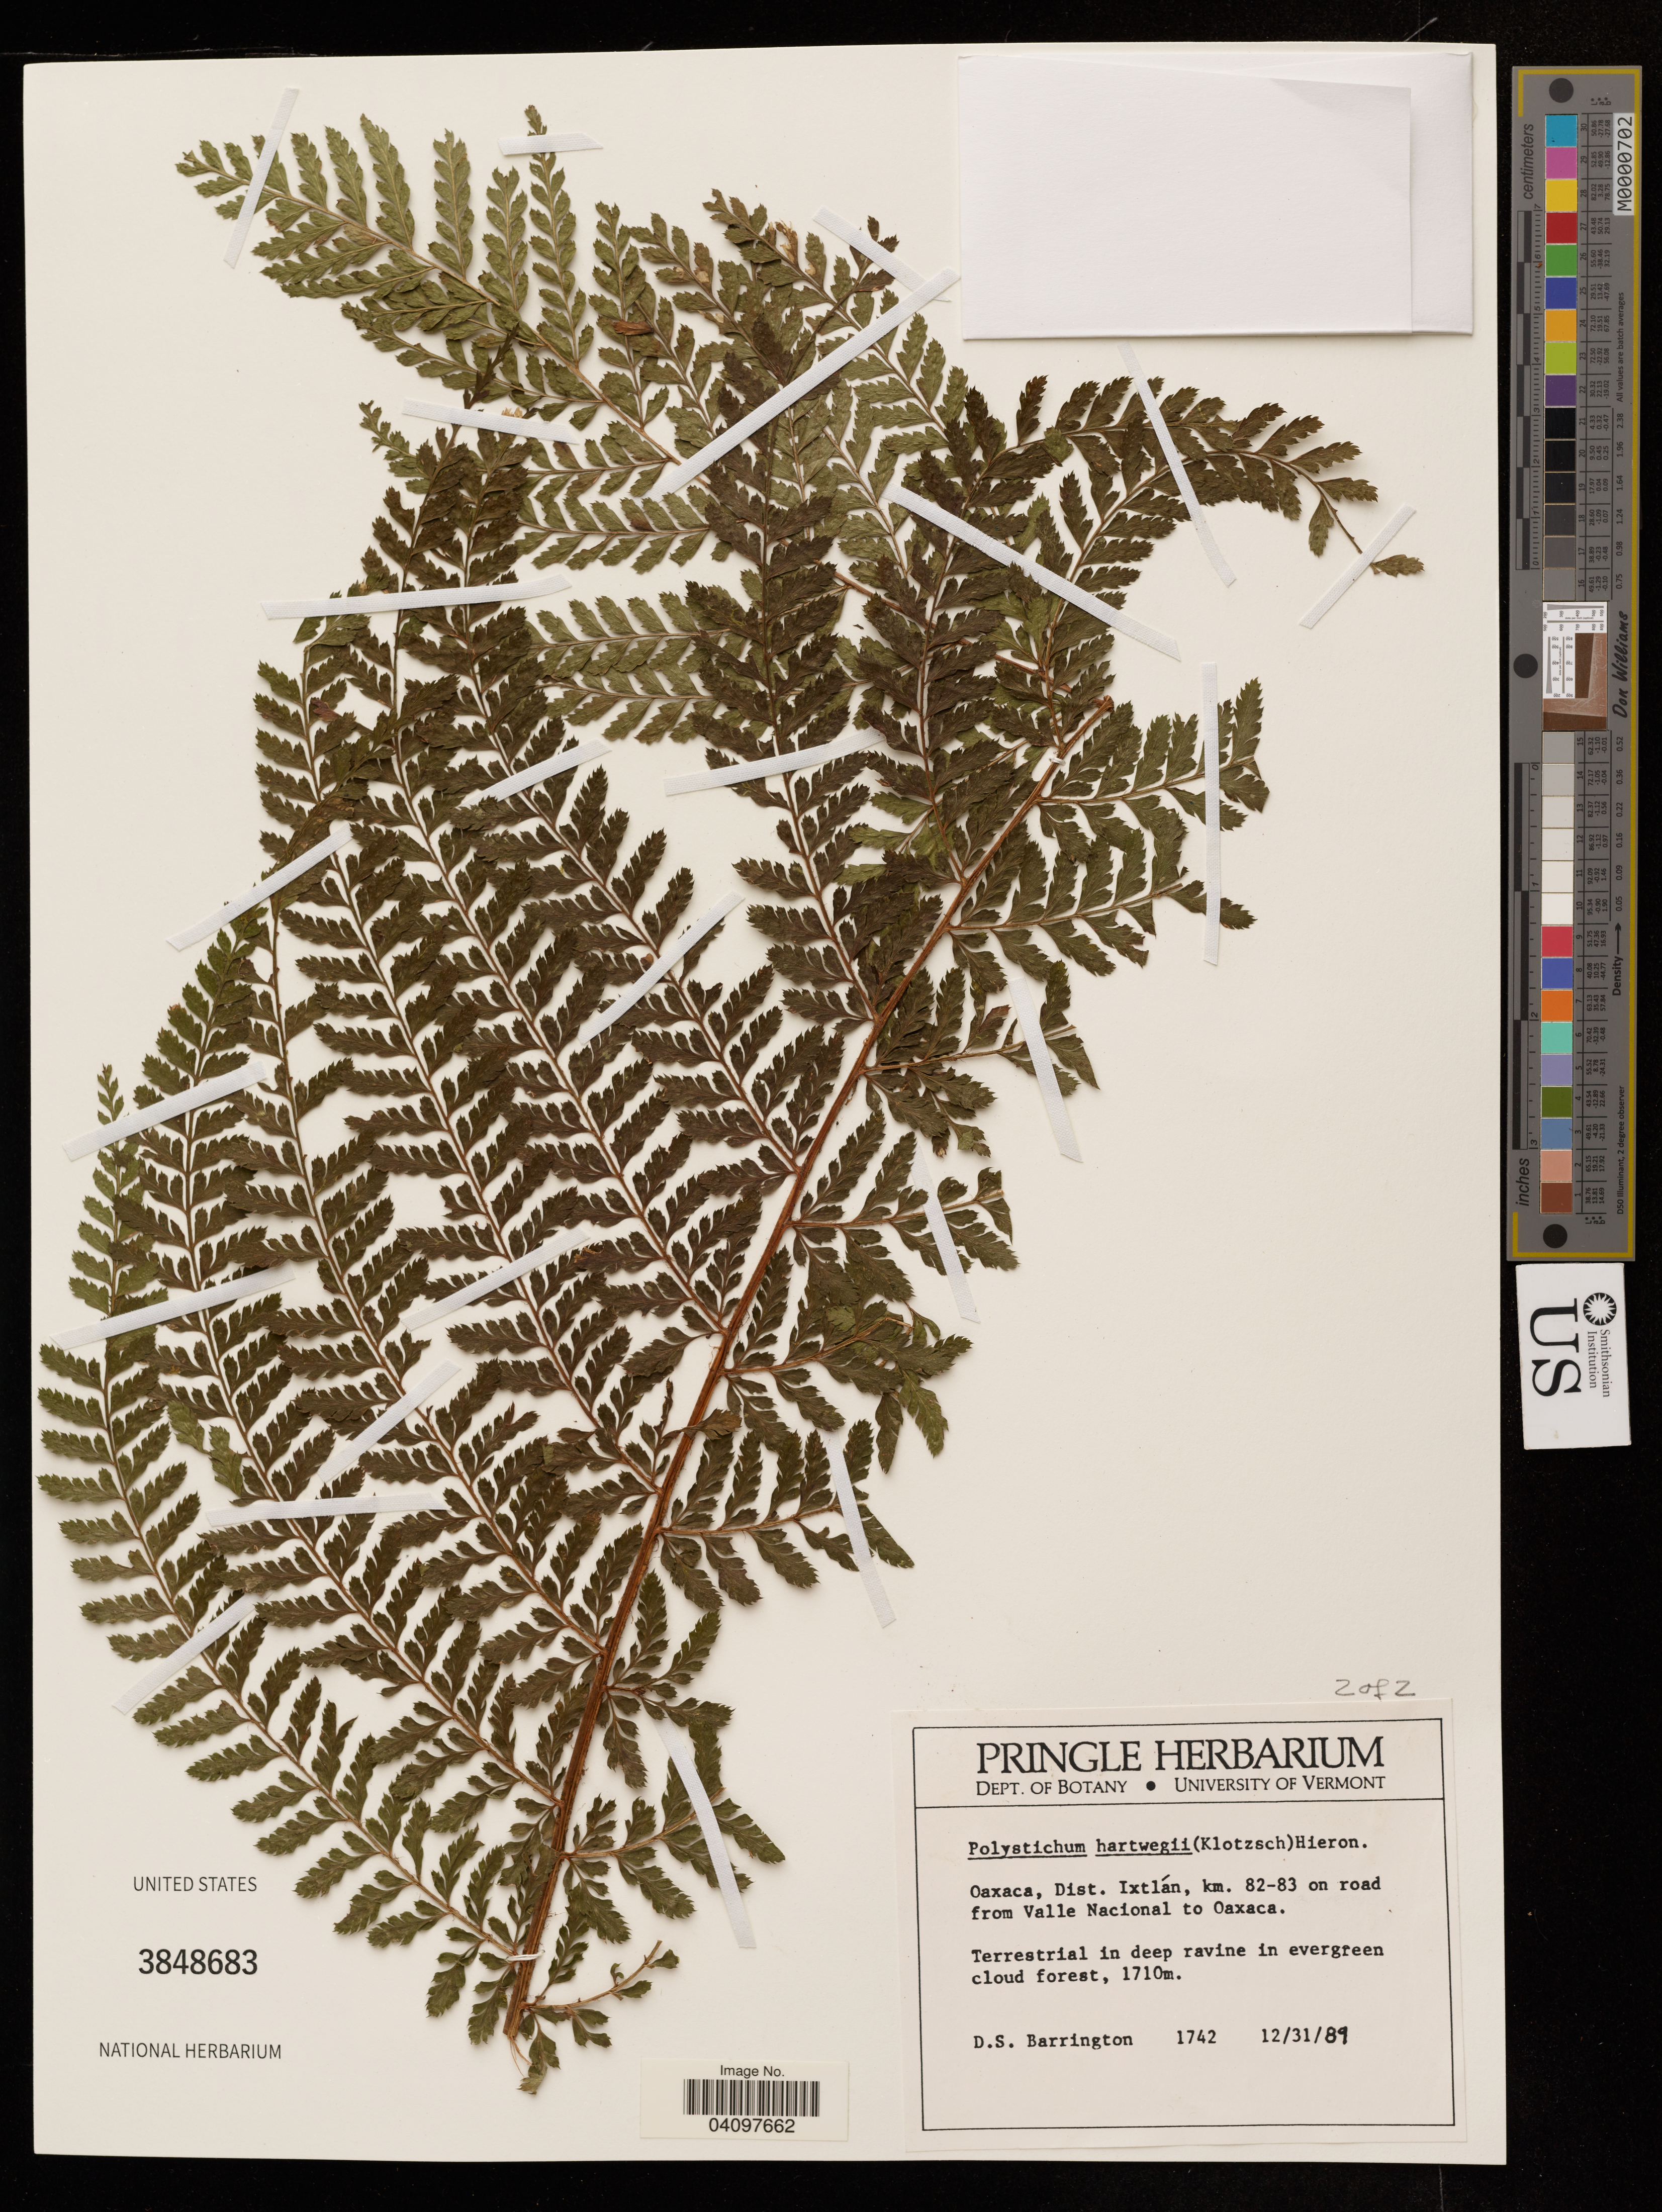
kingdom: Plantae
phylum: Tracheophyta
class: Polypodiopsida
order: Polypodiales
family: Dryopteridaceae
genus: Polystichum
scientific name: Polystichum hartwegii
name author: (Klotzsch) Hieron.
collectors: D. S. Barrington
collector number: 1742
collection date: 1989-12-31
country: Mexico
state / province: Oaxaca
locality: Ixtlan, km. 82-83 on road from Valle Nacional to Oaxaca.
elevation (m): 1710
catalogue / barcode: US 3848683